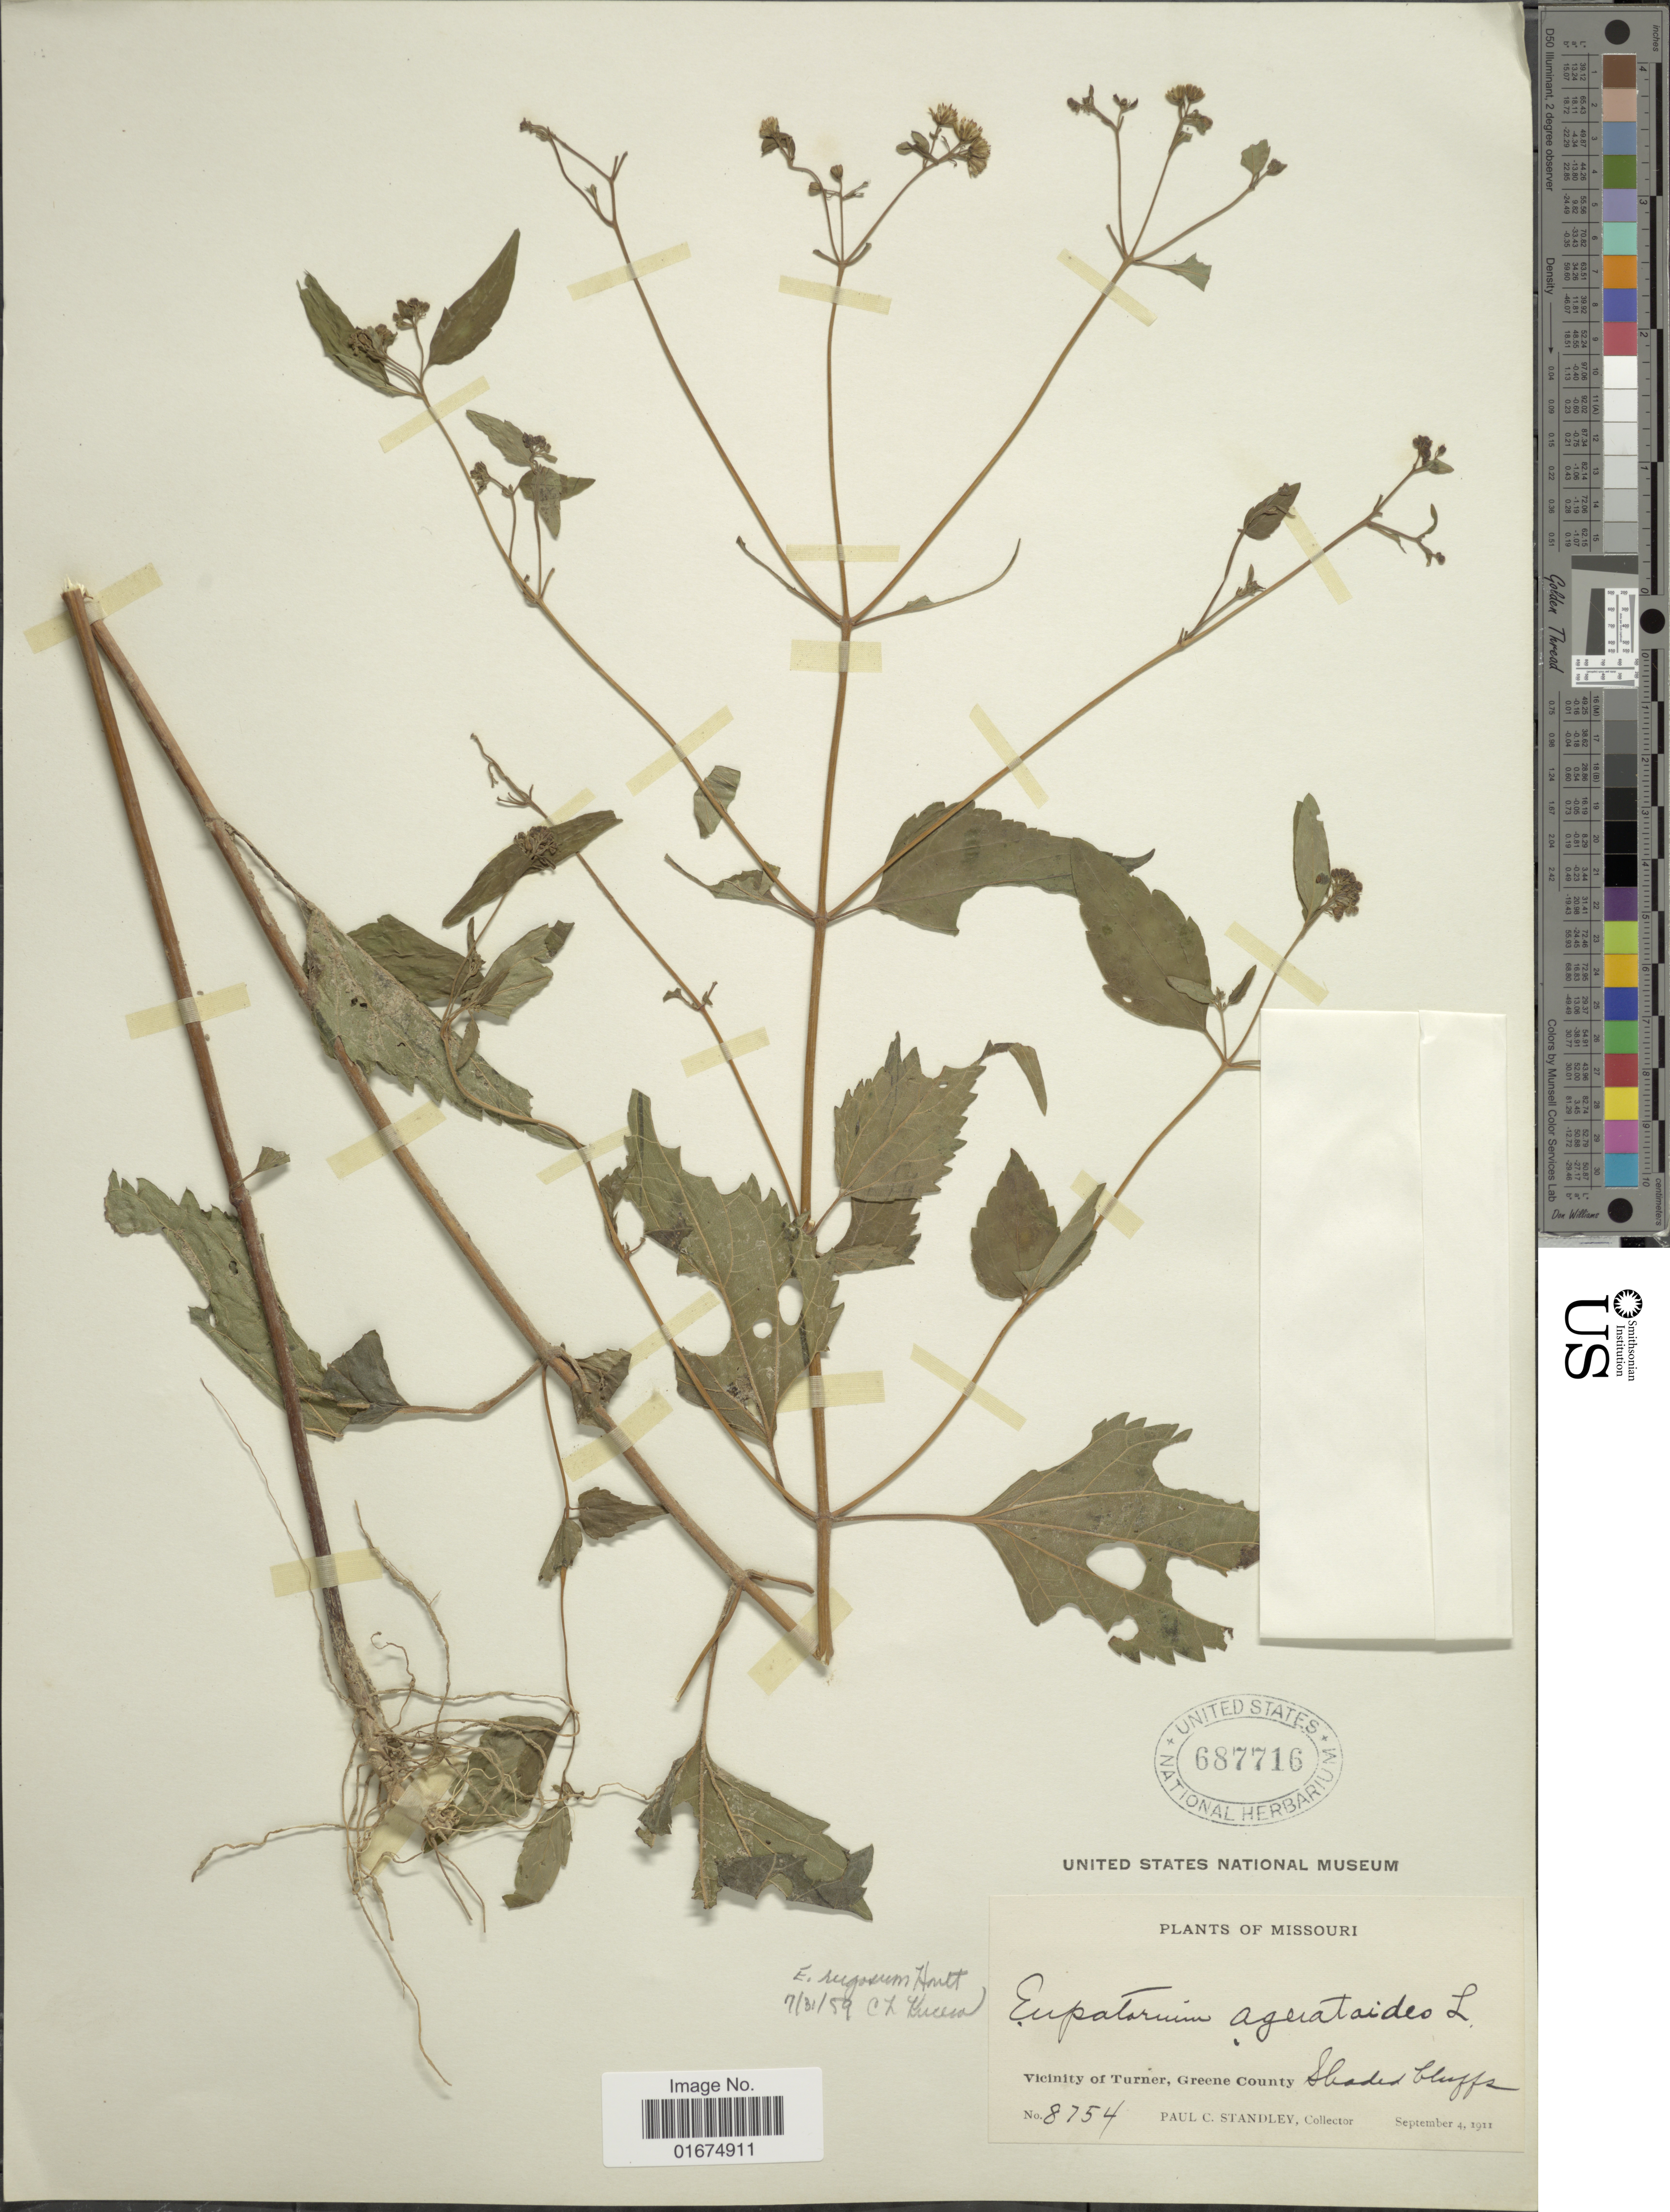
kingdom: Plantae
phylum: Tracheophyta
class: Magnoliopsida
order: Asterales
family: Asteraceae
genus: Ageratina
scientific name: Ageratina altissima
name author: (L.) R.M. King & H. Rob.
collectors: P. C. Standley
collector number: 8754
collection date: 1911-09-04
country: United States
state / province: Missouri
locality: Vicinity of Turner, Greene County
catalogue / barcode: US 687716